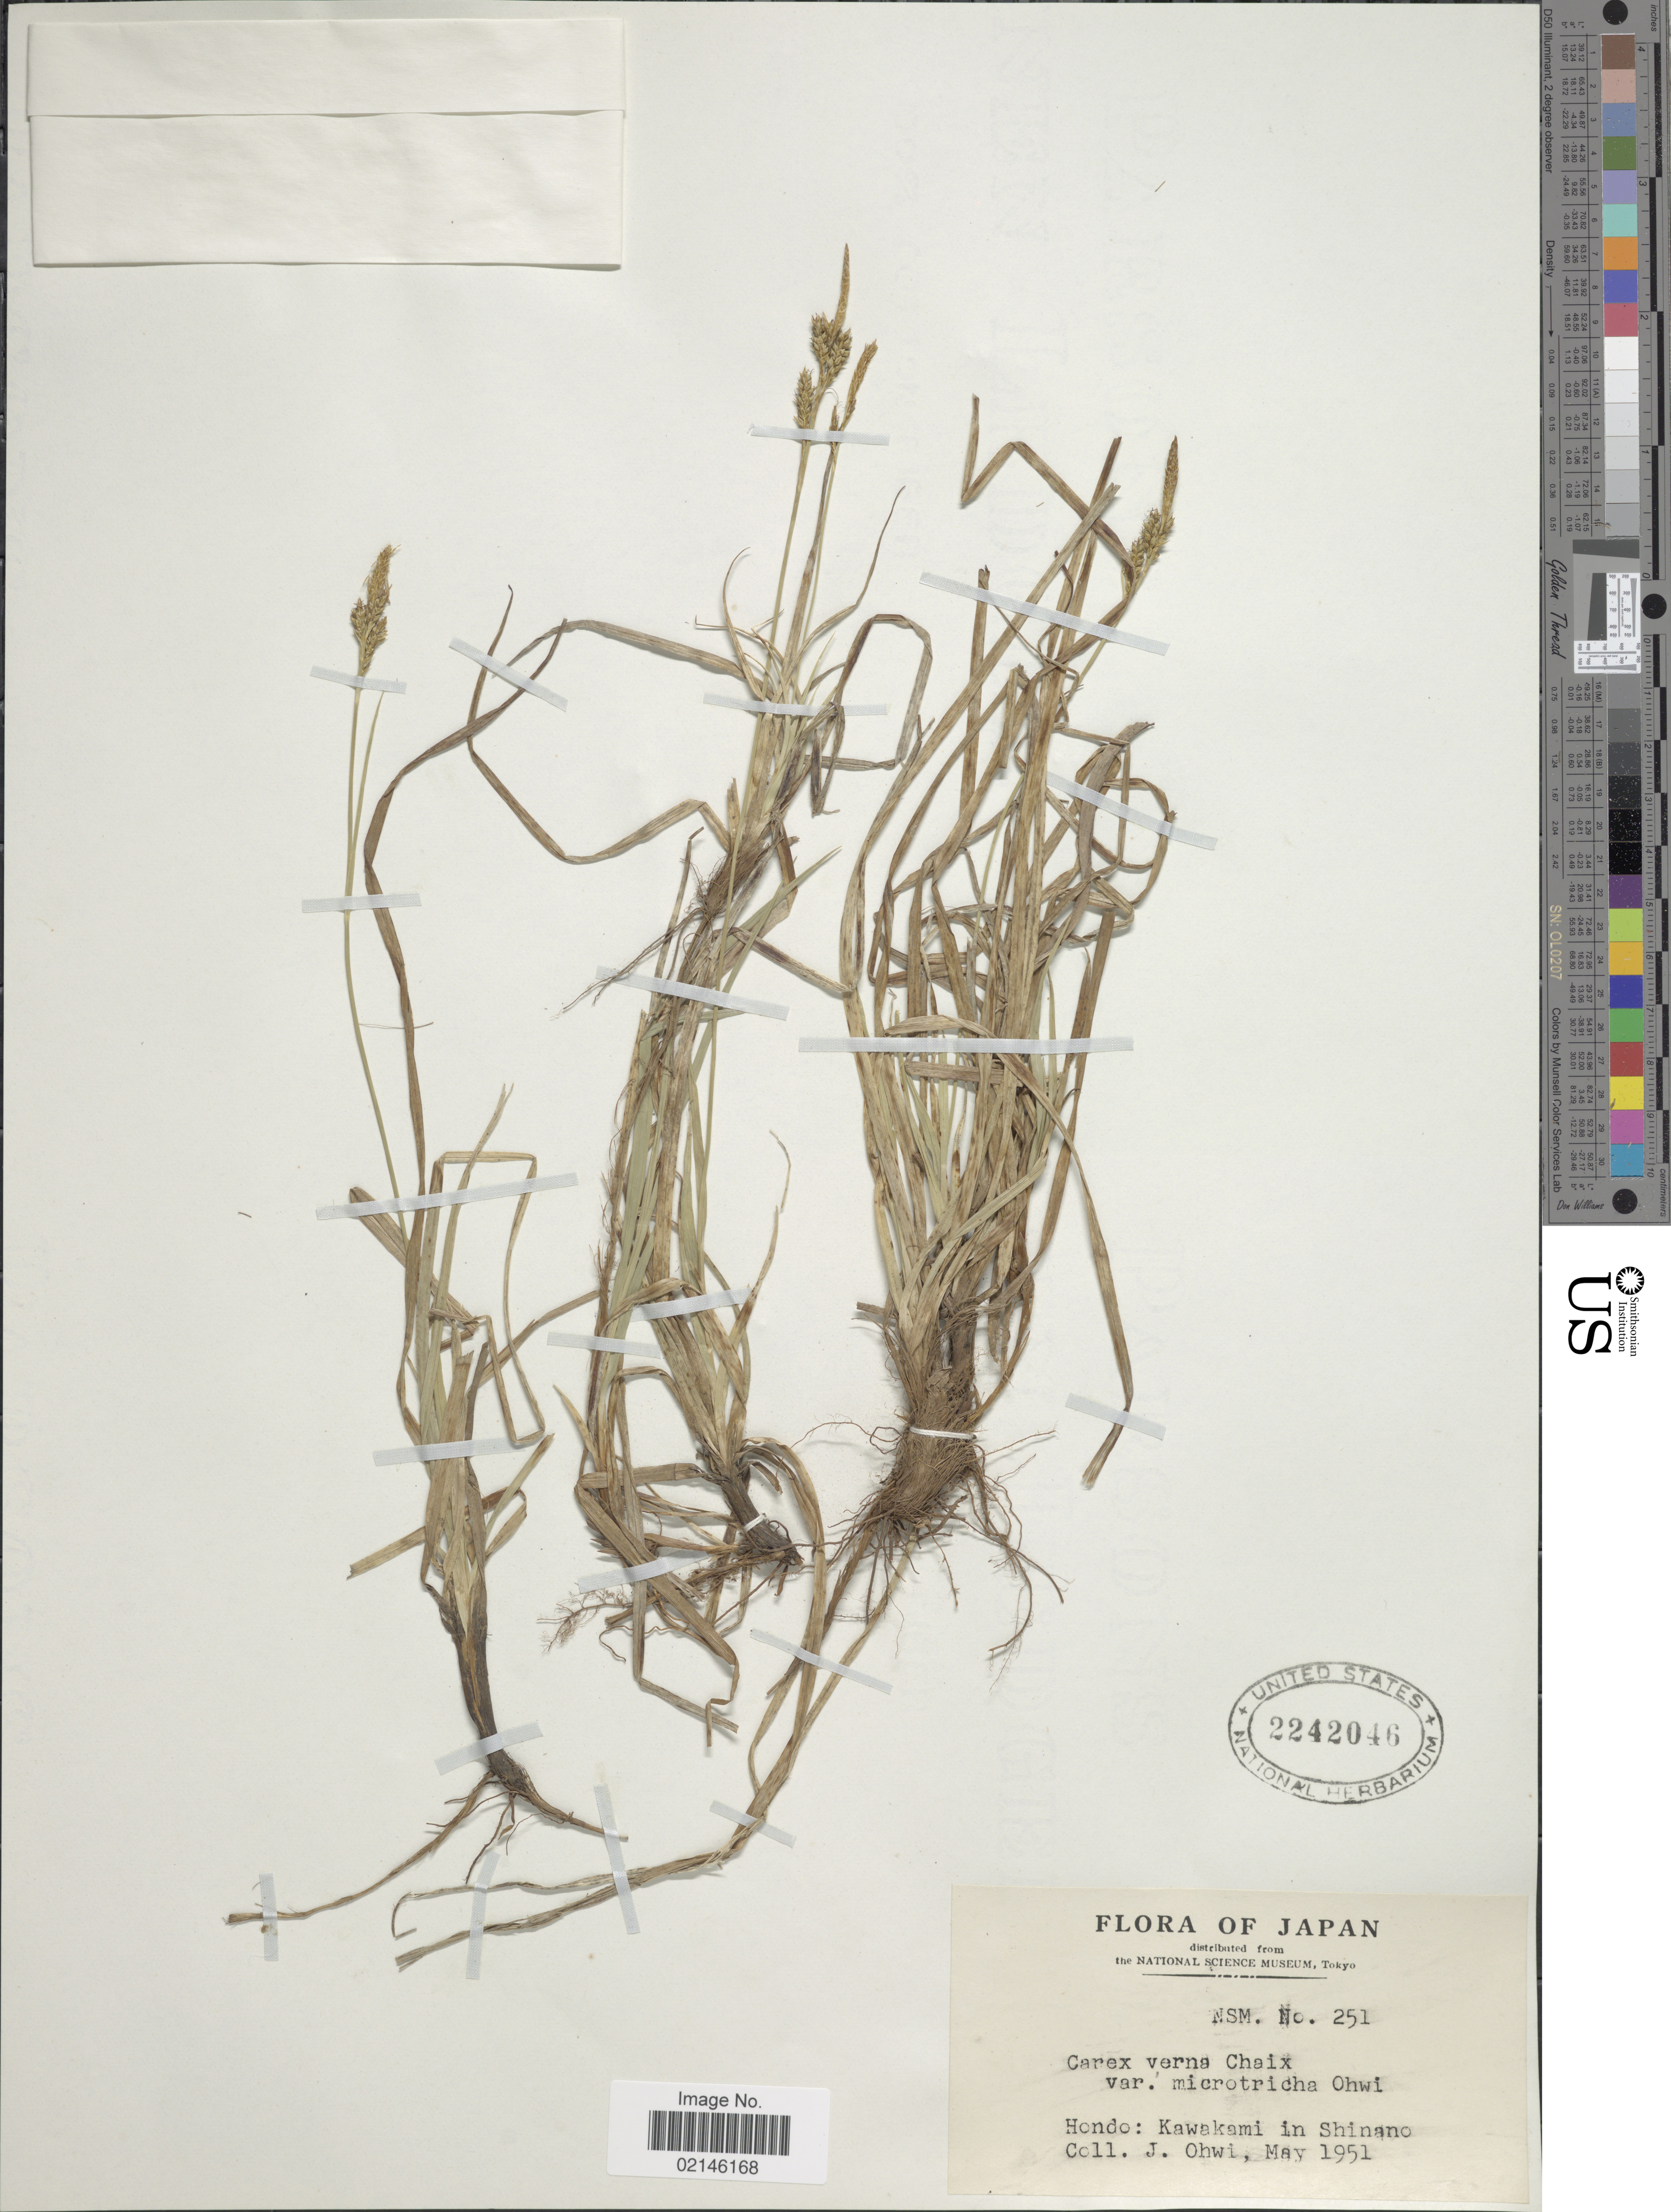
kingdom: Plantae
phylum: Tracheophyta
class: Liliopsida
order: Poales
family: Cyperaceae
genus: Carex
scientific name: Carex caryophyllea var. microtricha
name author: (Franch.) Kük.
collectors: J. Ohwi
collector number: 251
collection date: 1951-05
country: Japan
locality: Hondo: Kawakami in Shinano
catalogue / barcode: US 2242046